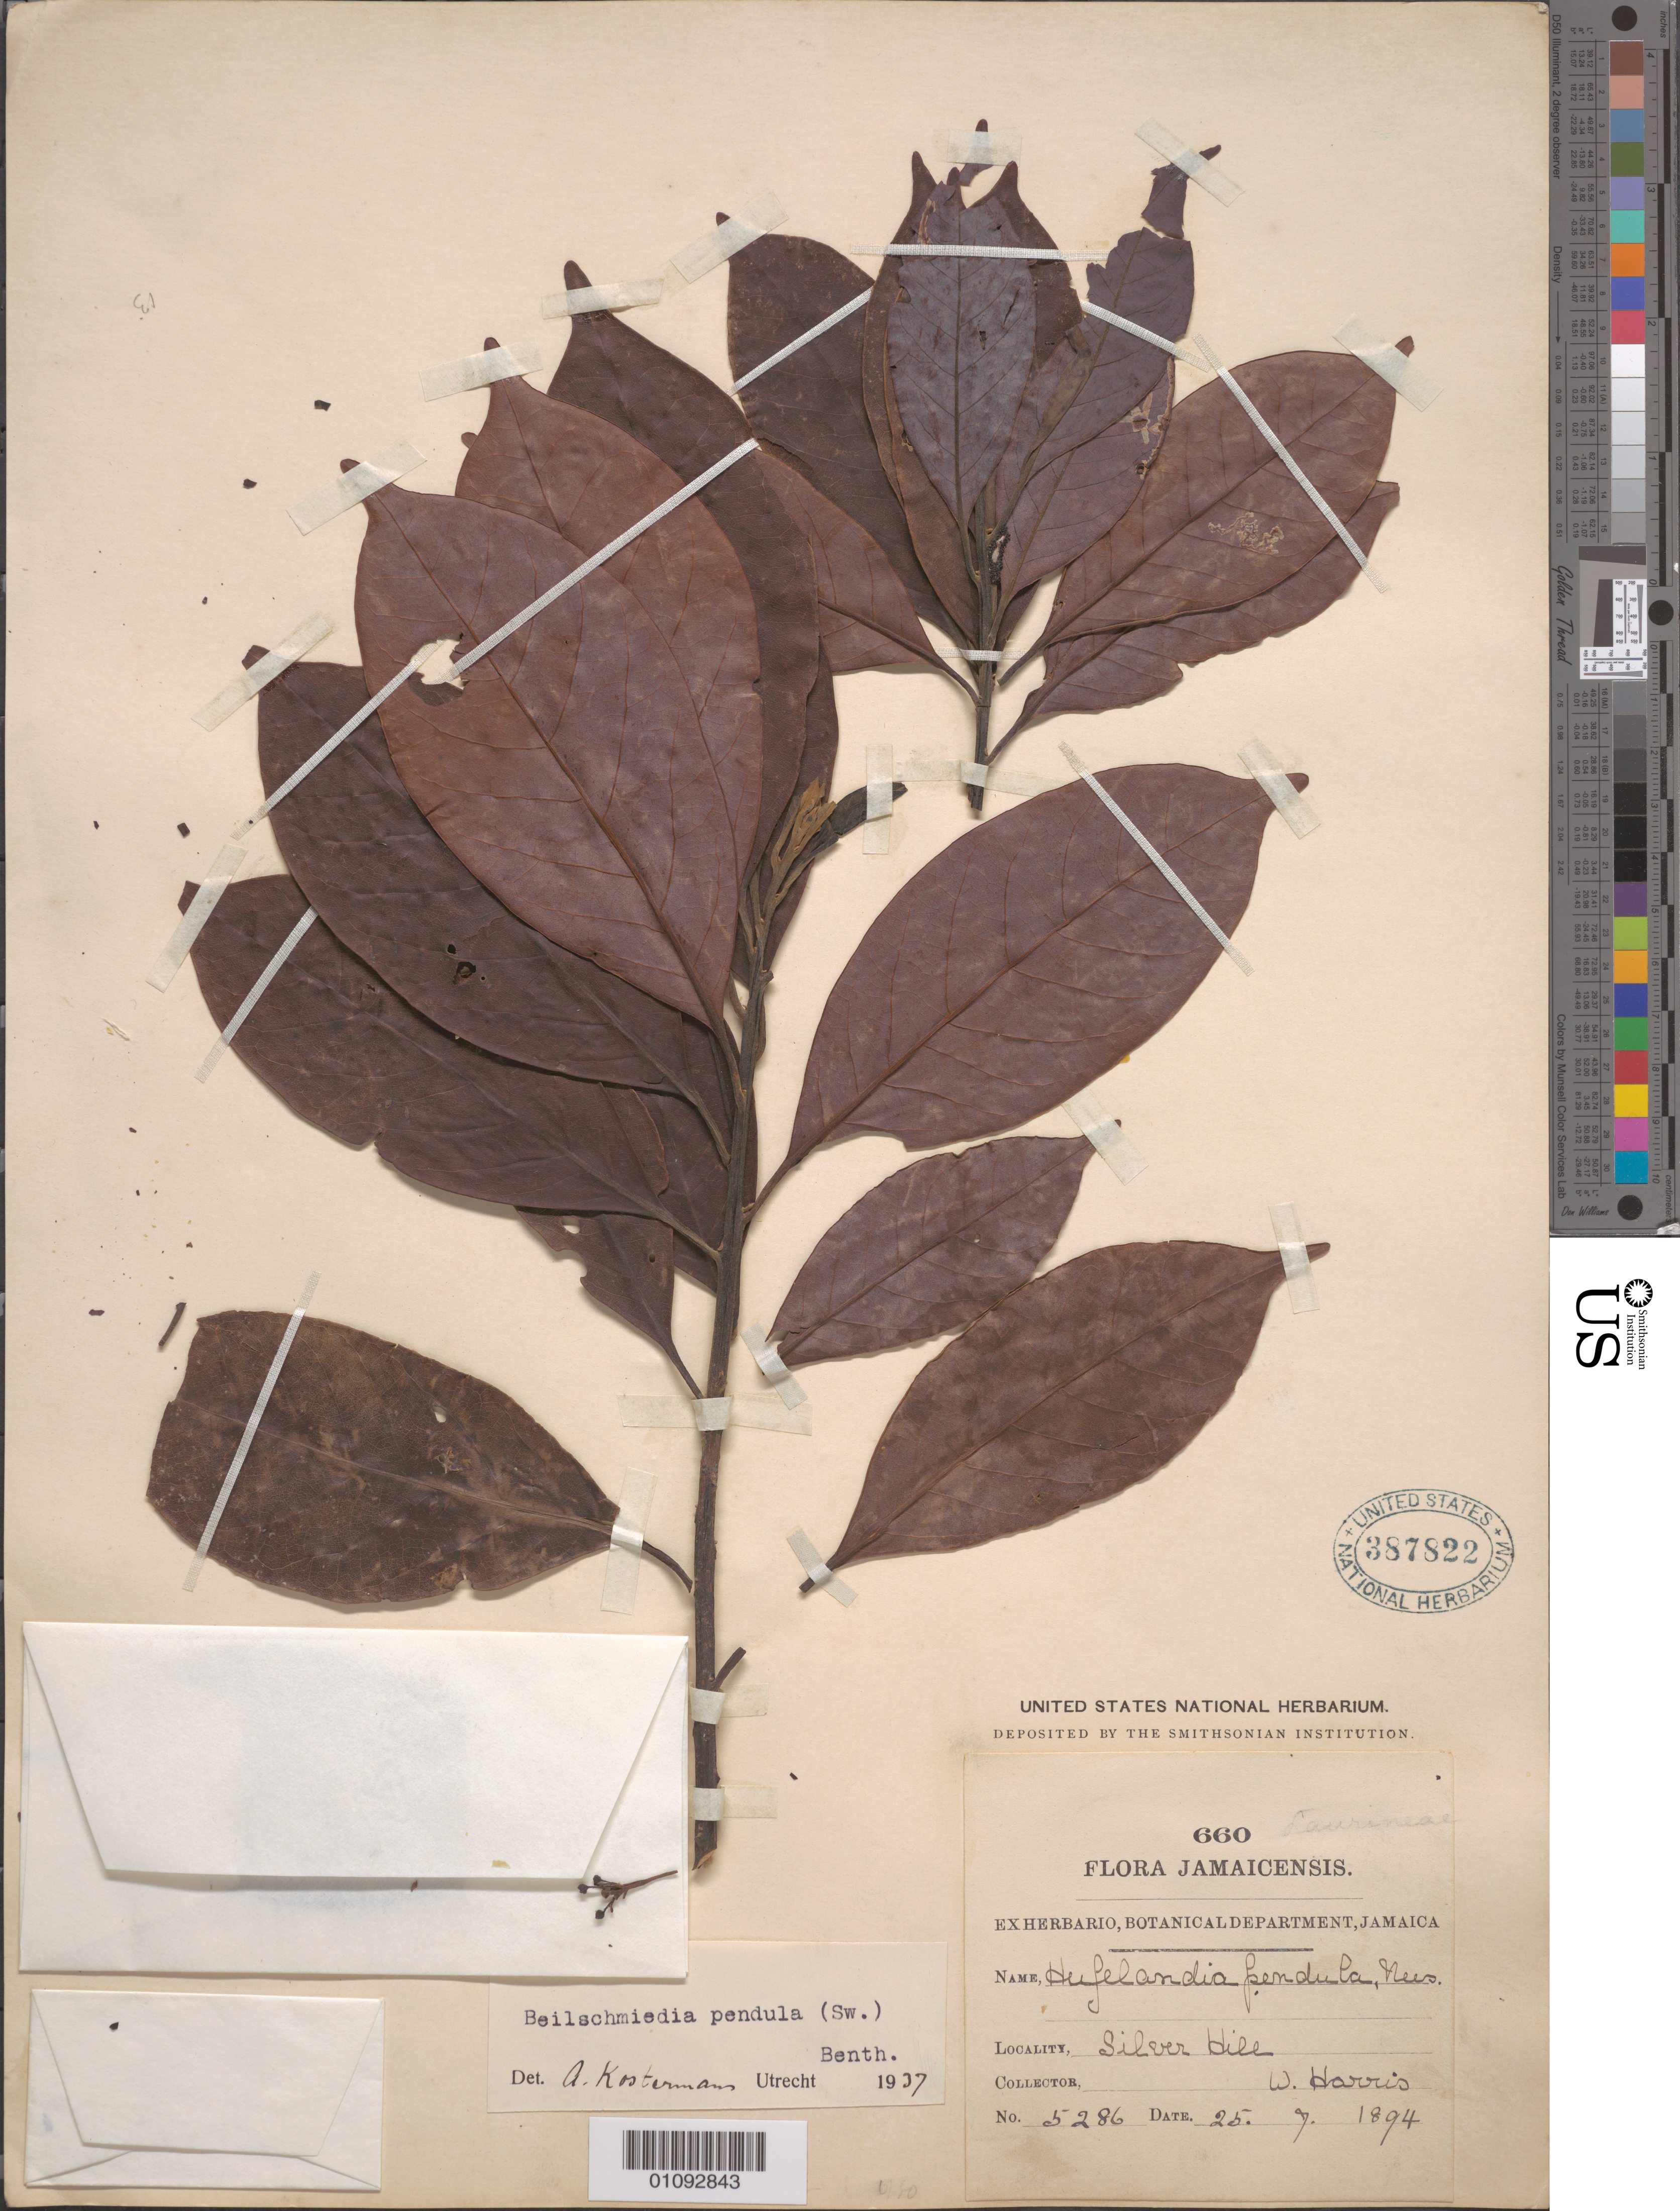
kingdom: Plantae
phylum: Tracheophyta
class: Magnoliopsida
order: Laurales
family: Lauraceae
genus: Beilschmiedia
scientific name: Beilschmiedia pendula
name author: (Sw.) Hemsl.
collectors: W. Harris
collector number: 5286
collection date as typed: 25 Jul 1894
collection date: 1894-07-25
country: Jamaica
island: Jamaica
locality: Silver Hill.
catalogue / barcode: US 387822